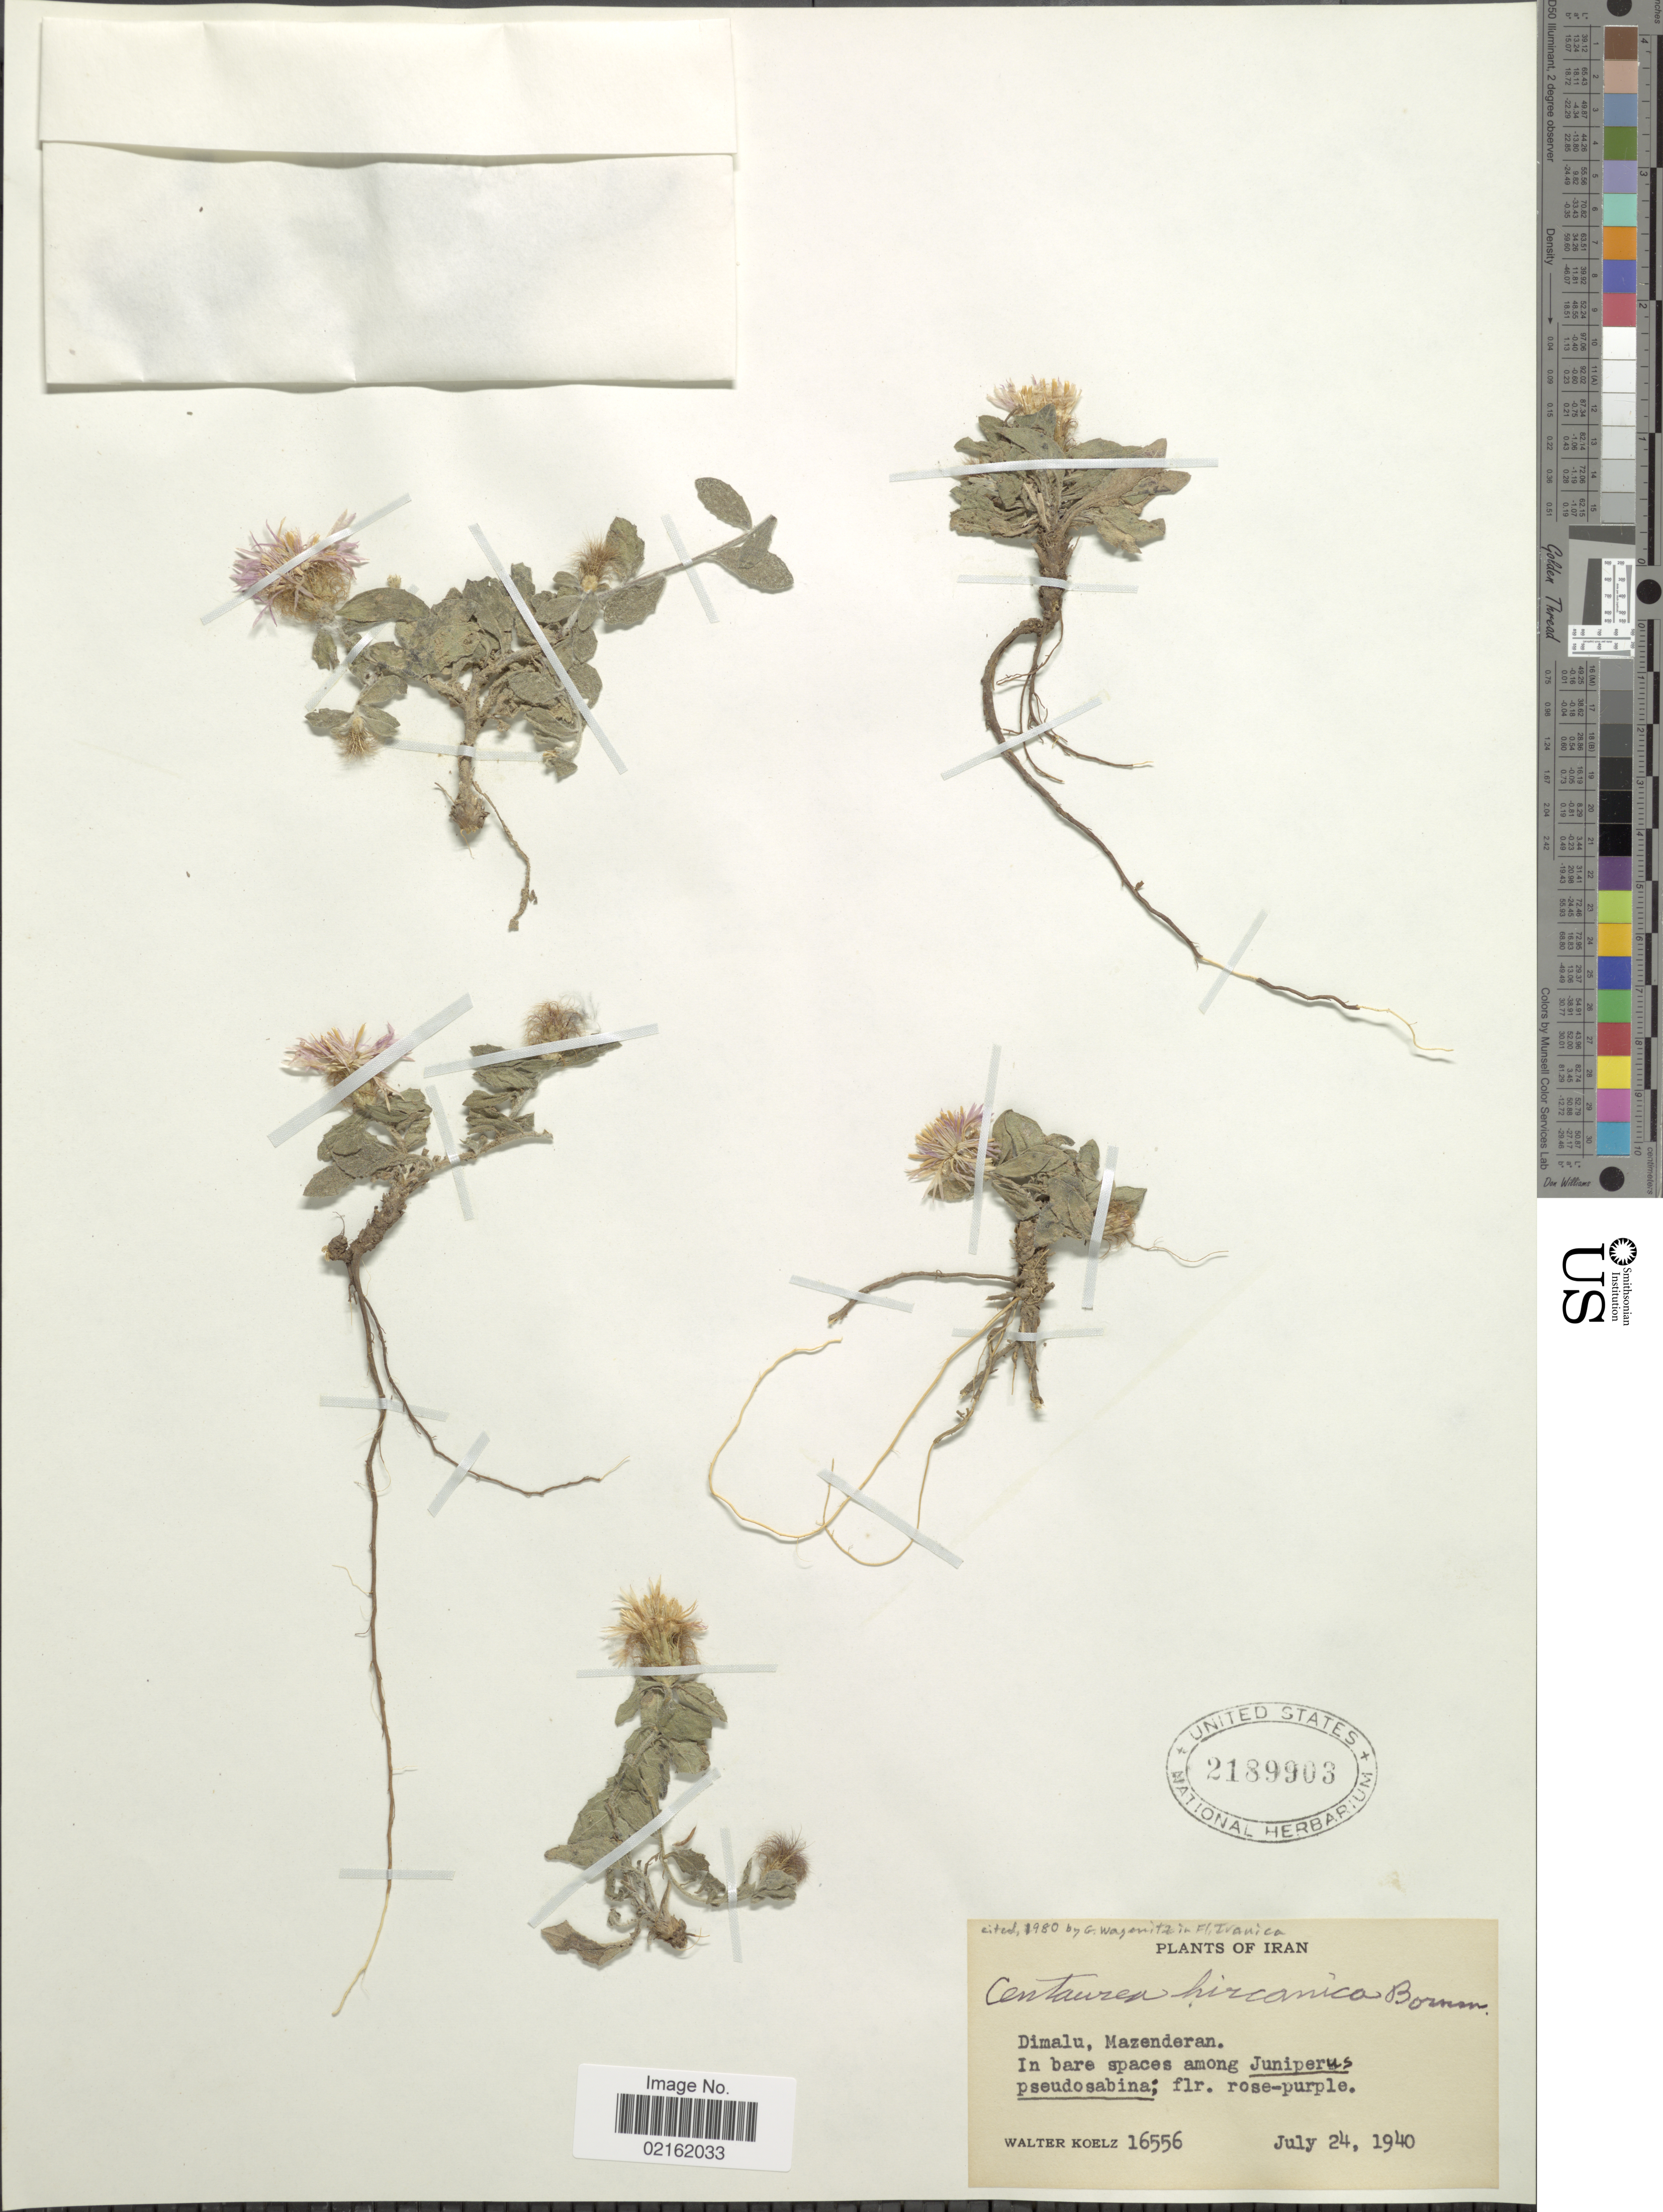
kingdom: Plantae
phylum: Tracheophyta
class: Magnoliopsida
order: Asterales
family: Asteraceae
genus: Centaurea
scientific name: Centaurea hyrcanica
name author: Bornm.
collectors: W. N. Koelz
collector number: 16556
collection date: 1940-07-24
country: Iran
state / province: Mazandaran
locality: Dimalu, Mazenderan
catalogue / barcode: US 2189903